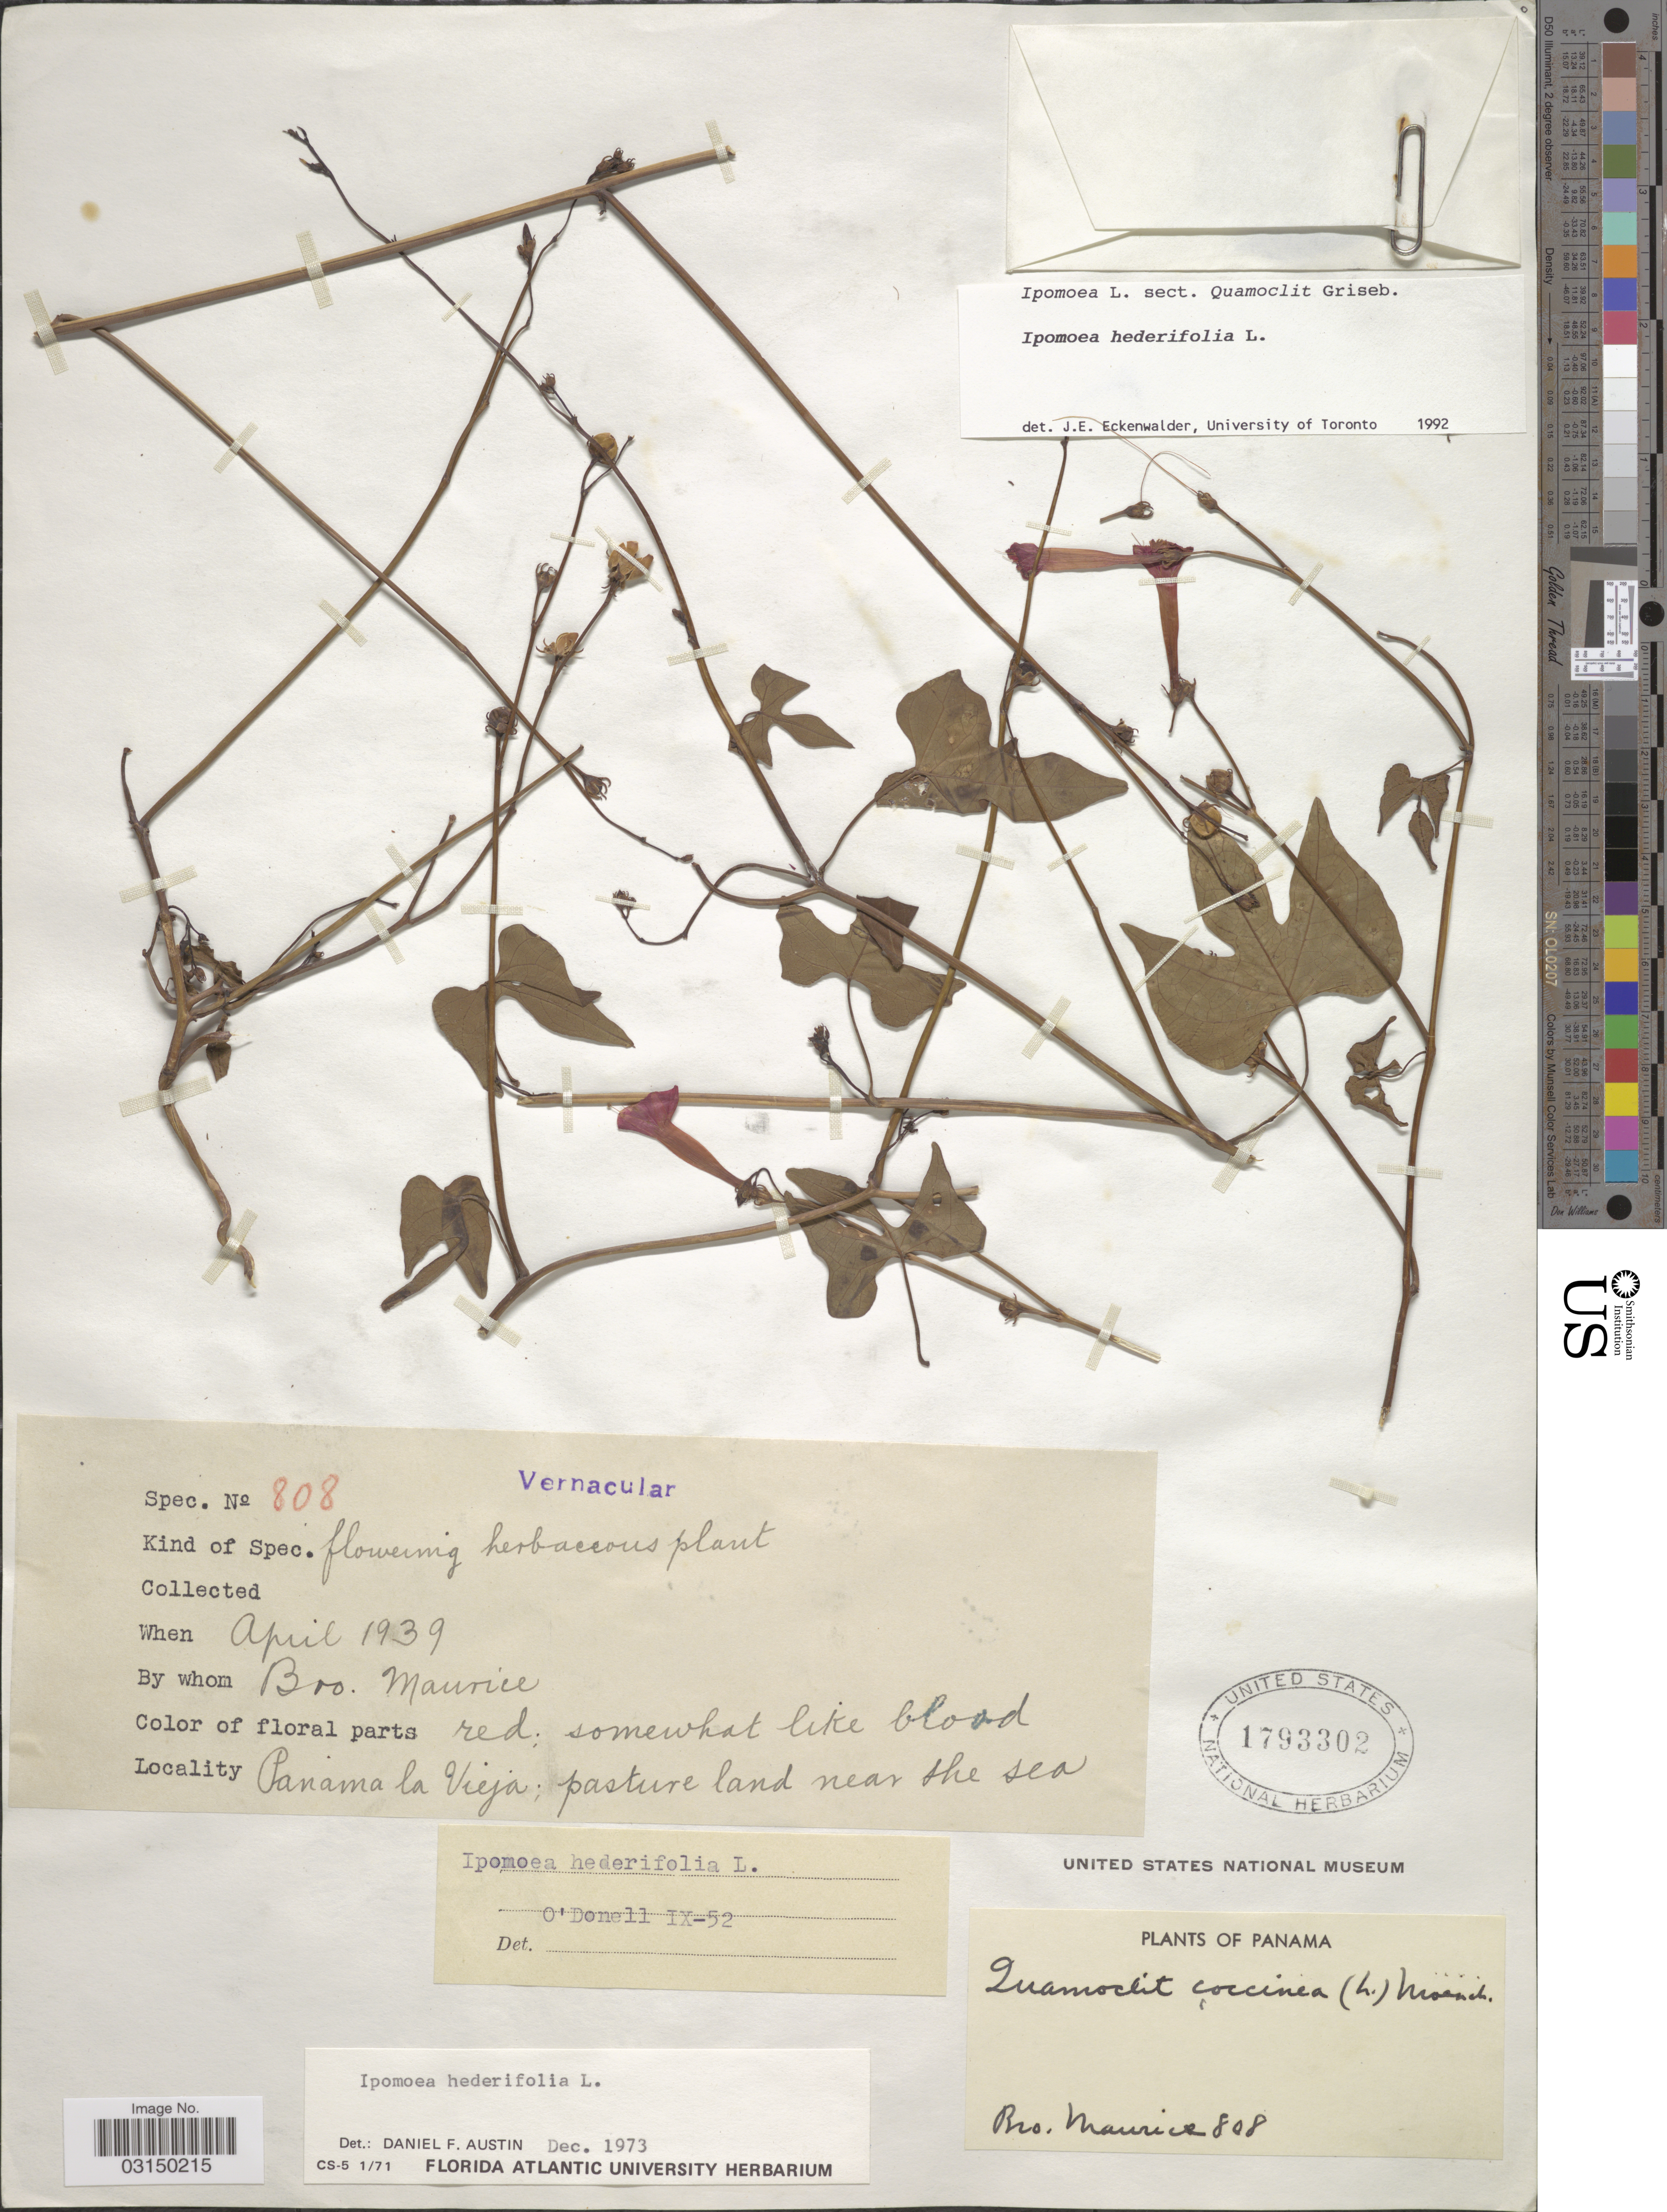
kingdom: Plantae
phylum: Tracheophyta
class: Magnoliopsida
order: Solanales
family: Convolvulaceae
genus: Ipomoea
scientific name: Ipomoea hederifolia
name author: L.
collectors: B. Maurice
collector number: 808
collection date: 1939-04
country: Panama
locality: Panama la Vieja; pasture land near the sea.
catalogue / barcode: US 1793302